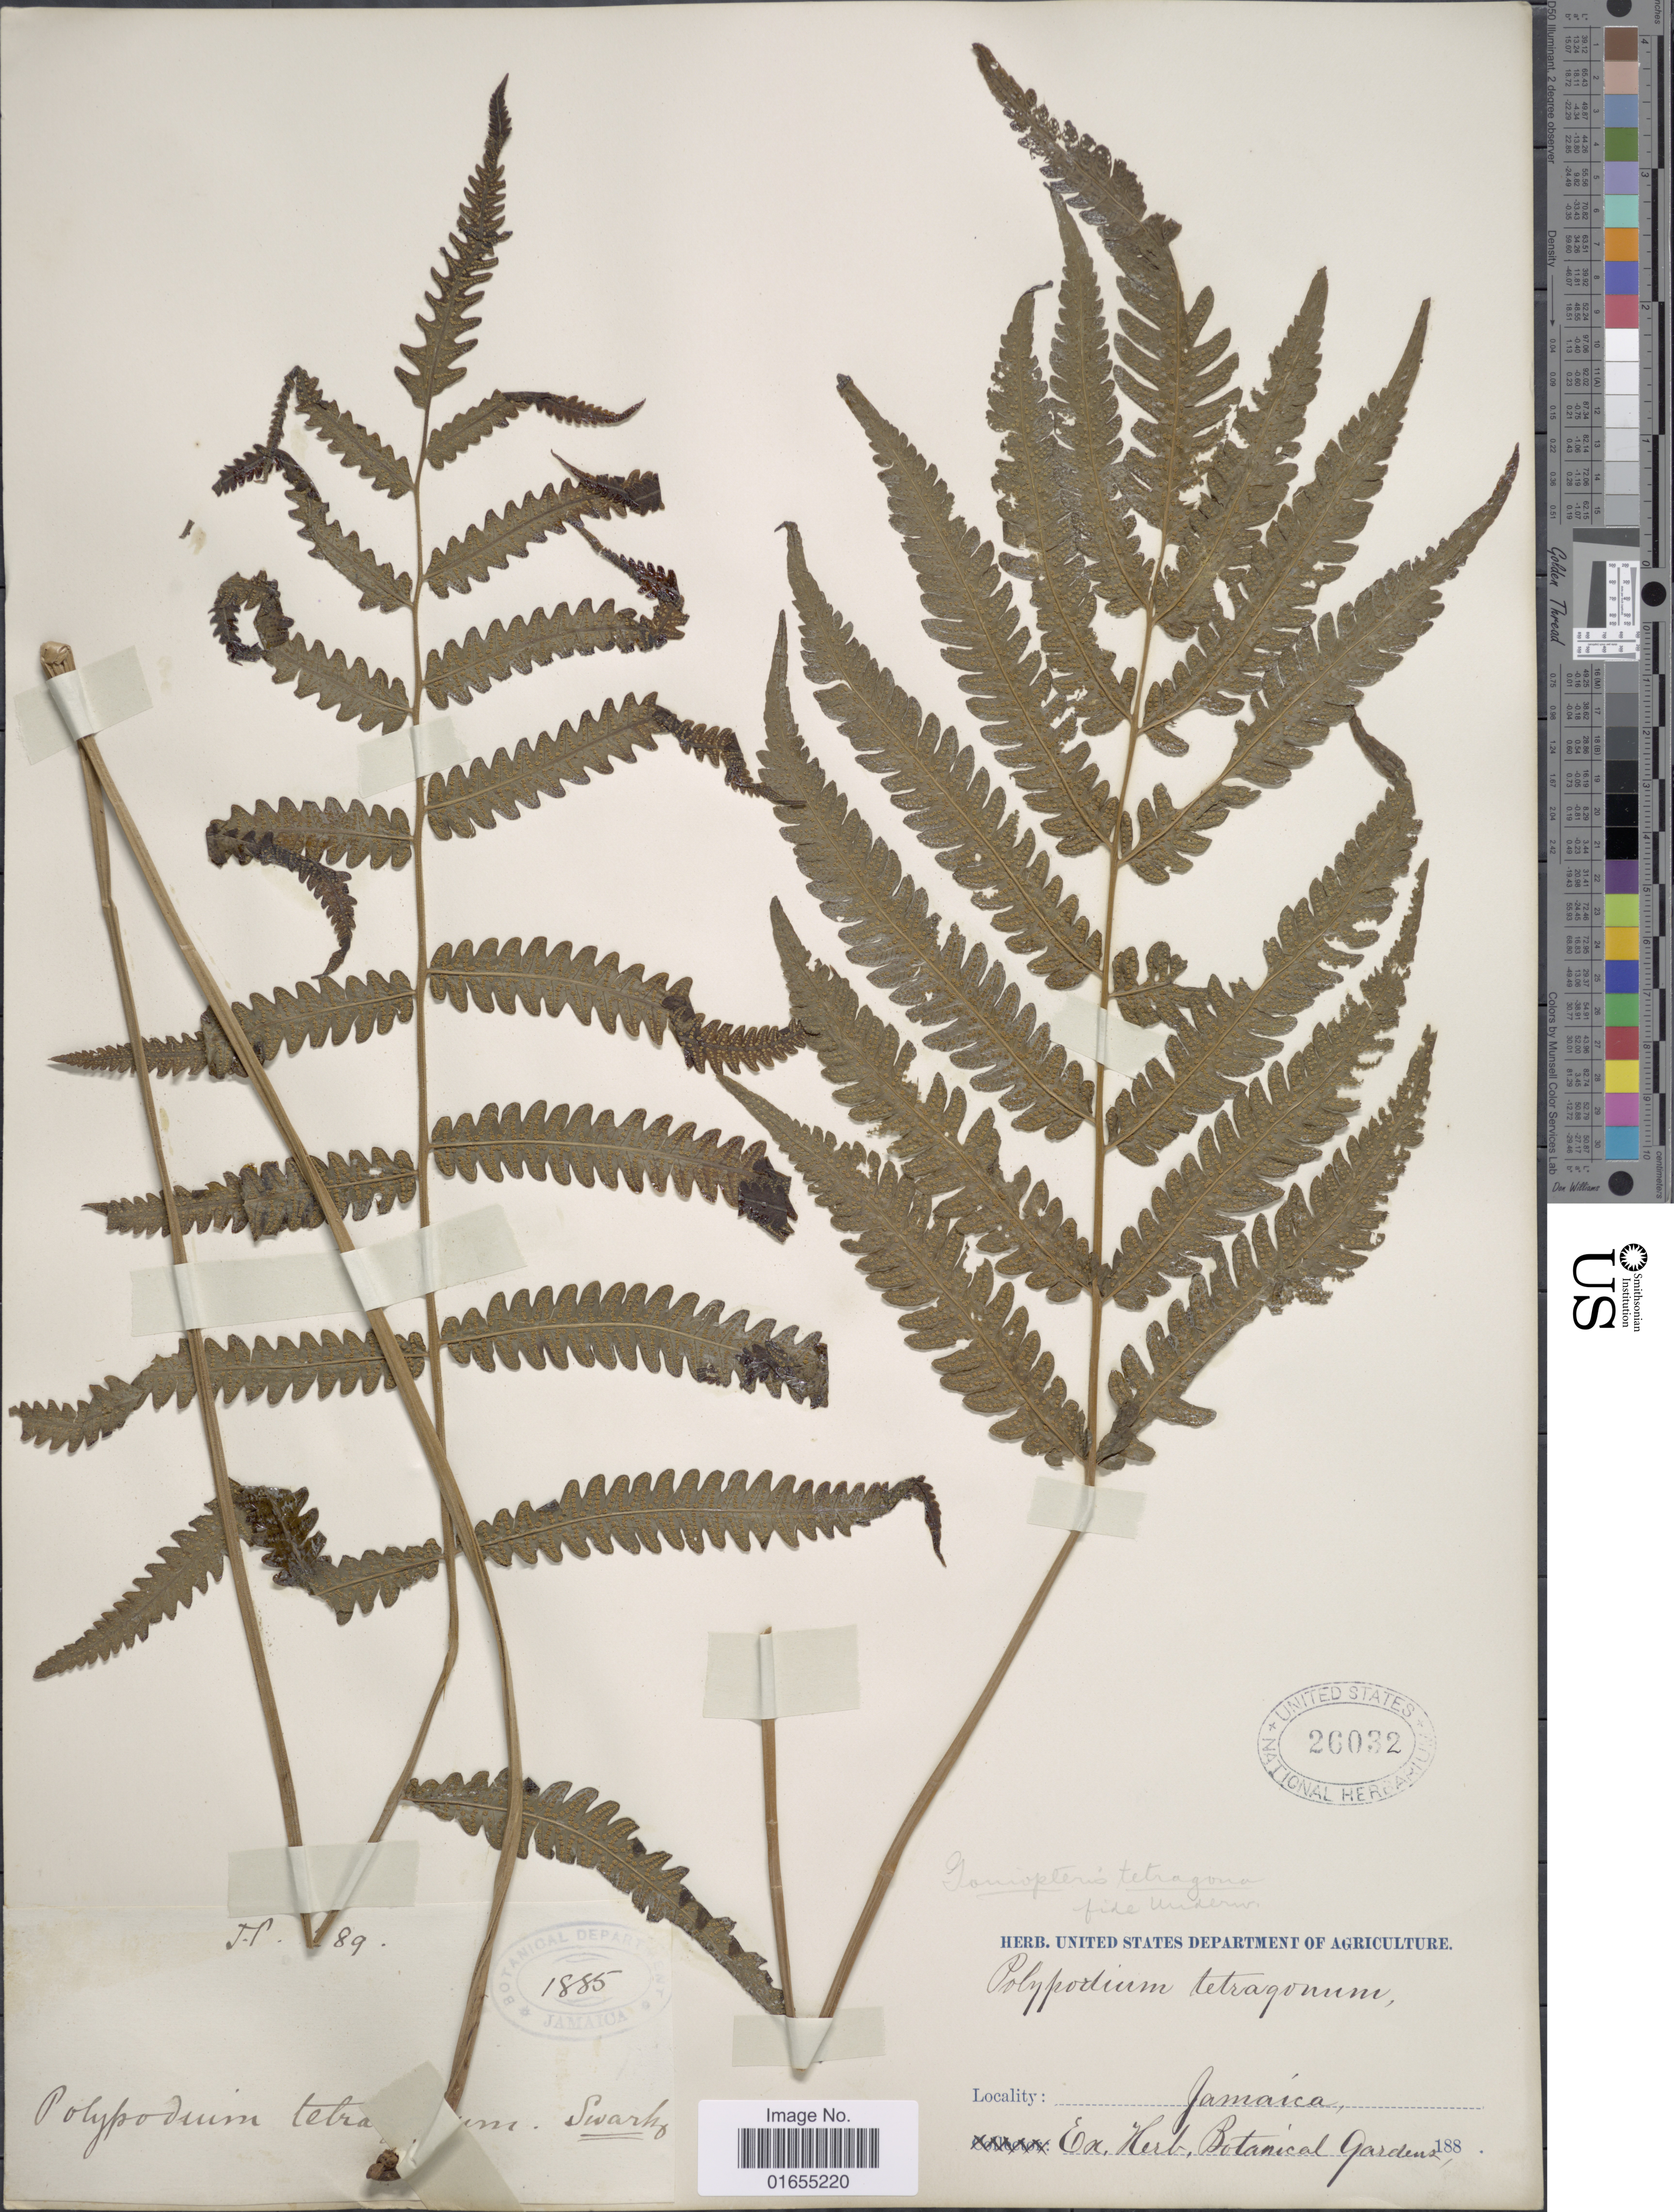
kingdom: Plantae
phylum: Tracheophyta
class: Polypodiopsida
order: Polypodiales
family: Thelypteridaceae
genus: Goniopteris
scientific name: Goniopteris subtetragona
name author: (Link) Vareschi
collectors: ex herb. Bot. Gard.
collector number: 189*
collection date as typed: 188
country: Jamaica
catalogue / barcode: US 26032